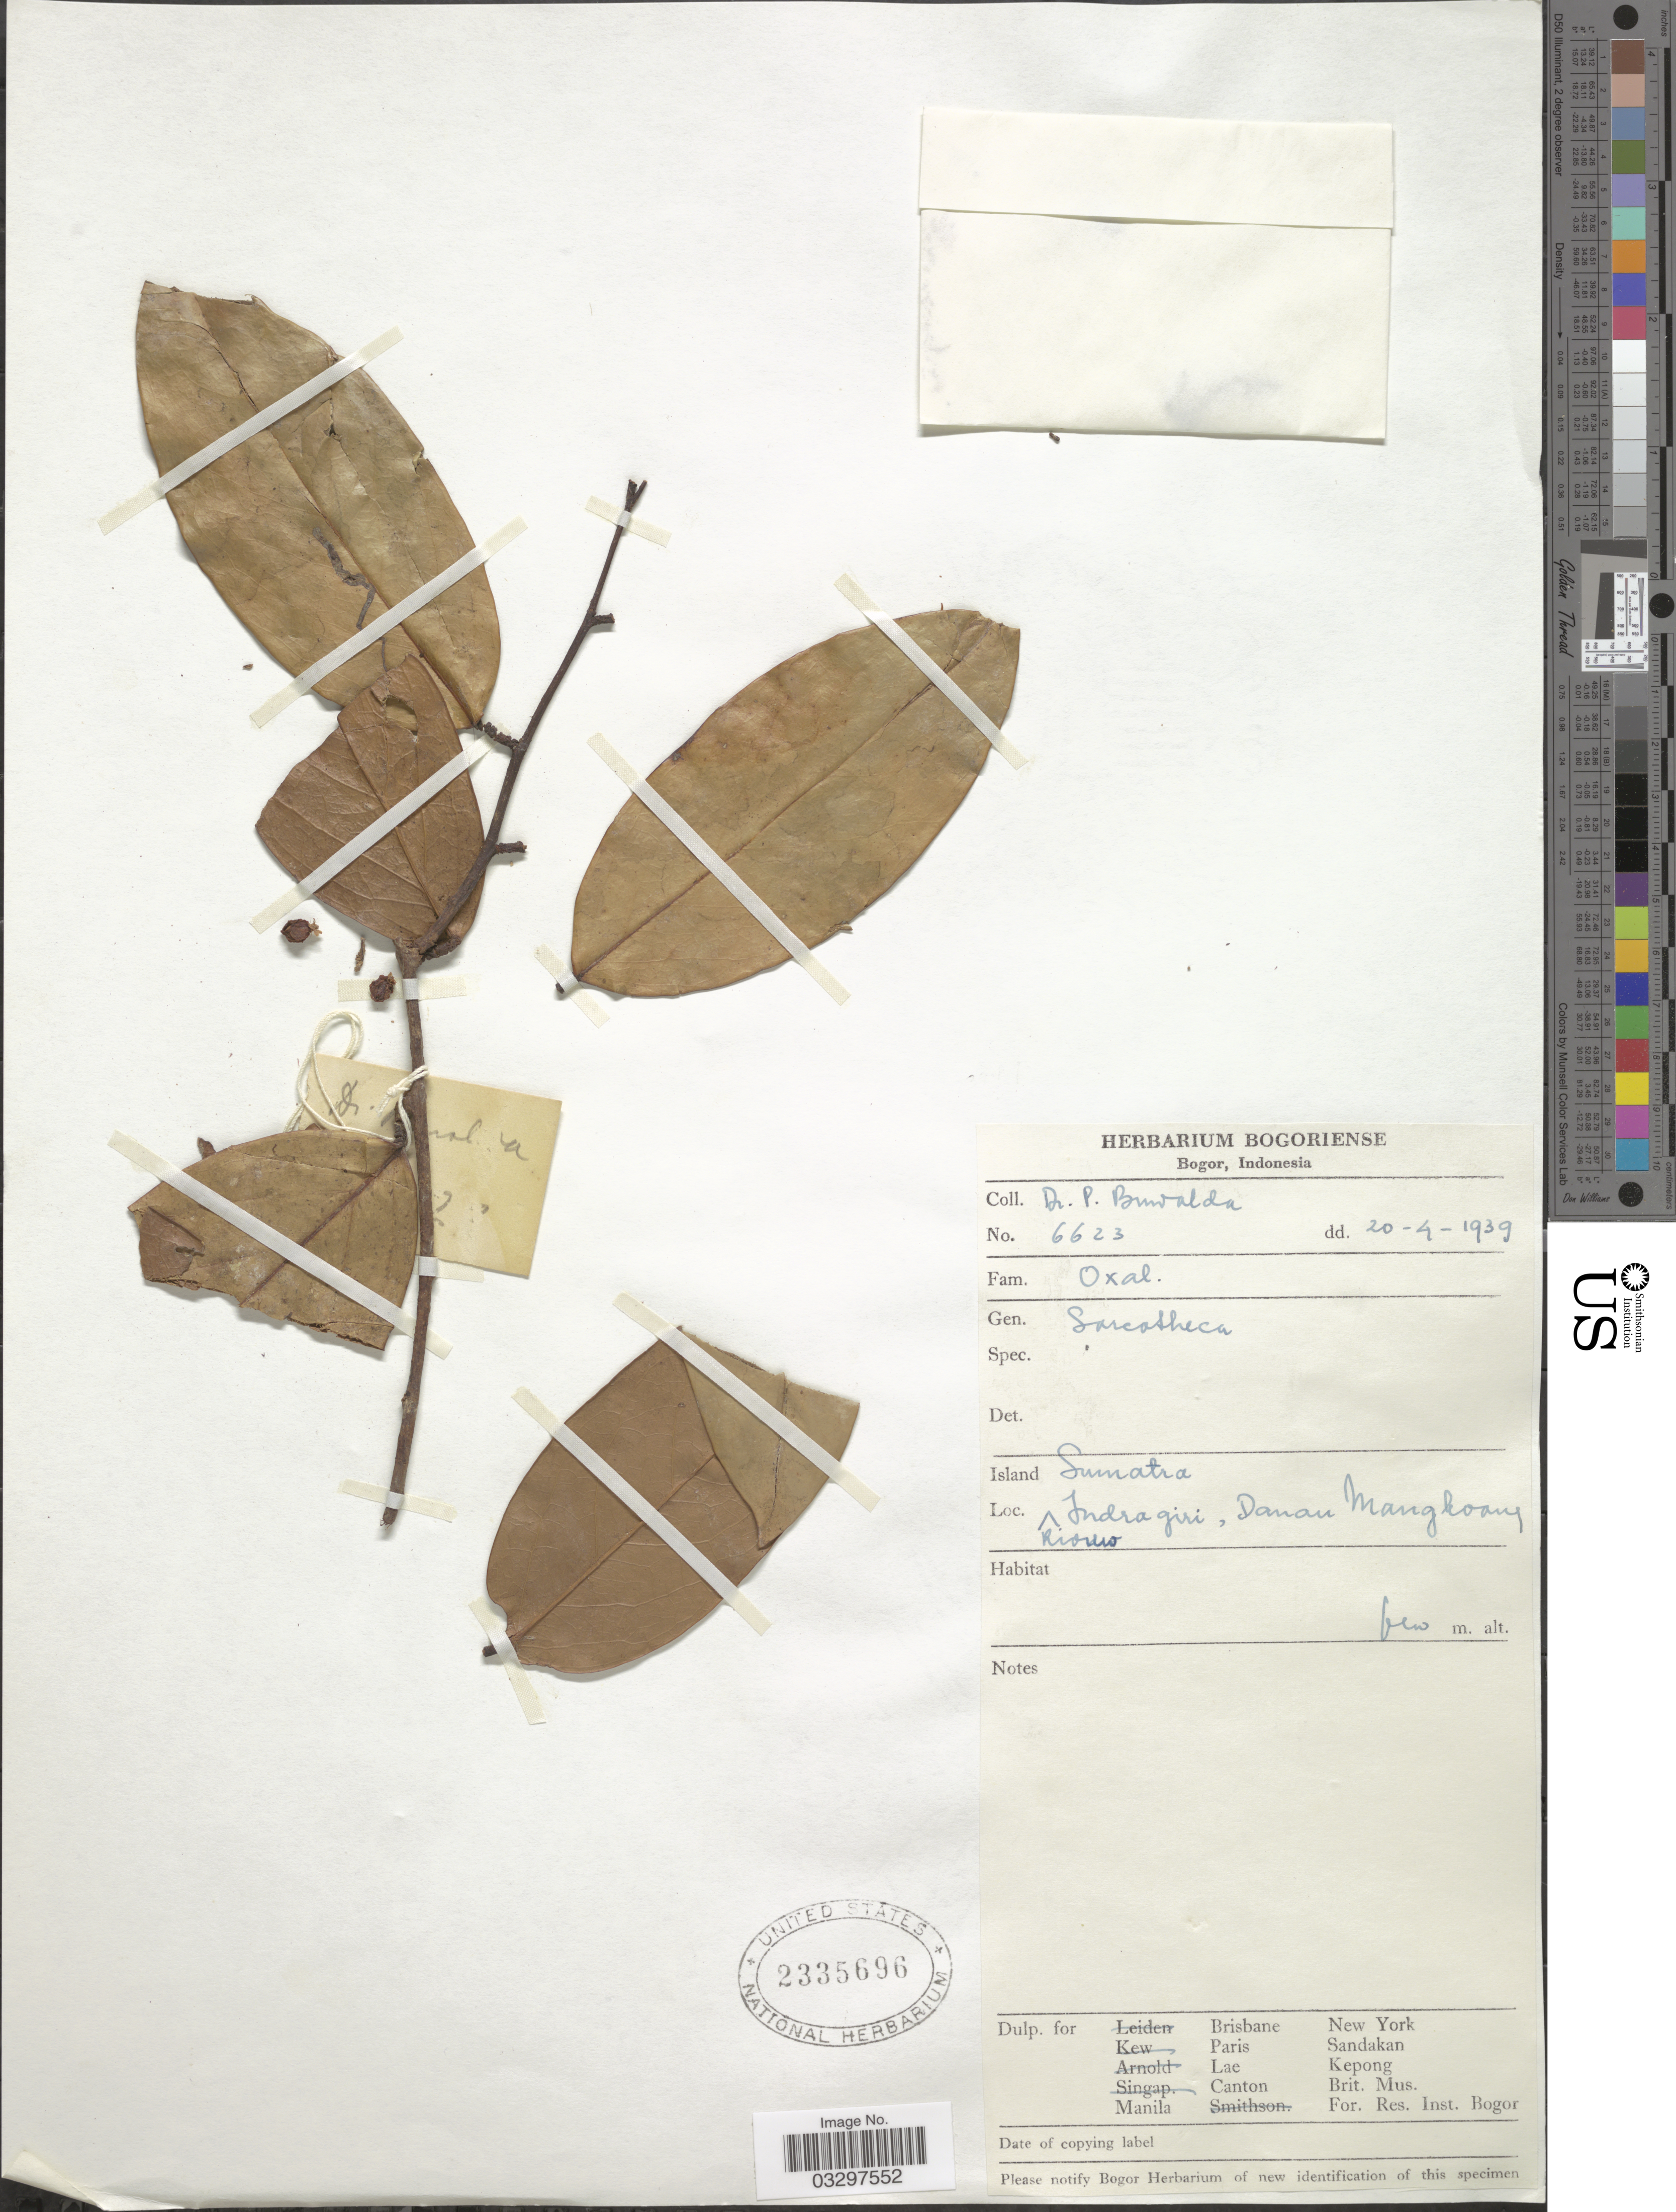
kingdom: Plantae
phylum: Tracheophyta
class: Magnoliopsida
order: Oxalidales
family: Oxalidaceae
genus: Sarcotheca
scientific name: Sarcotheca sp.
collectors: P. Buwalda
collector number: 6623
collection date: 1939-04-20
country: Indonesia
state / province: Sumatra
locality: Riduio [interpreted] Indragiri, Danan Mangkoang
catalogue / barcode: US 2335696